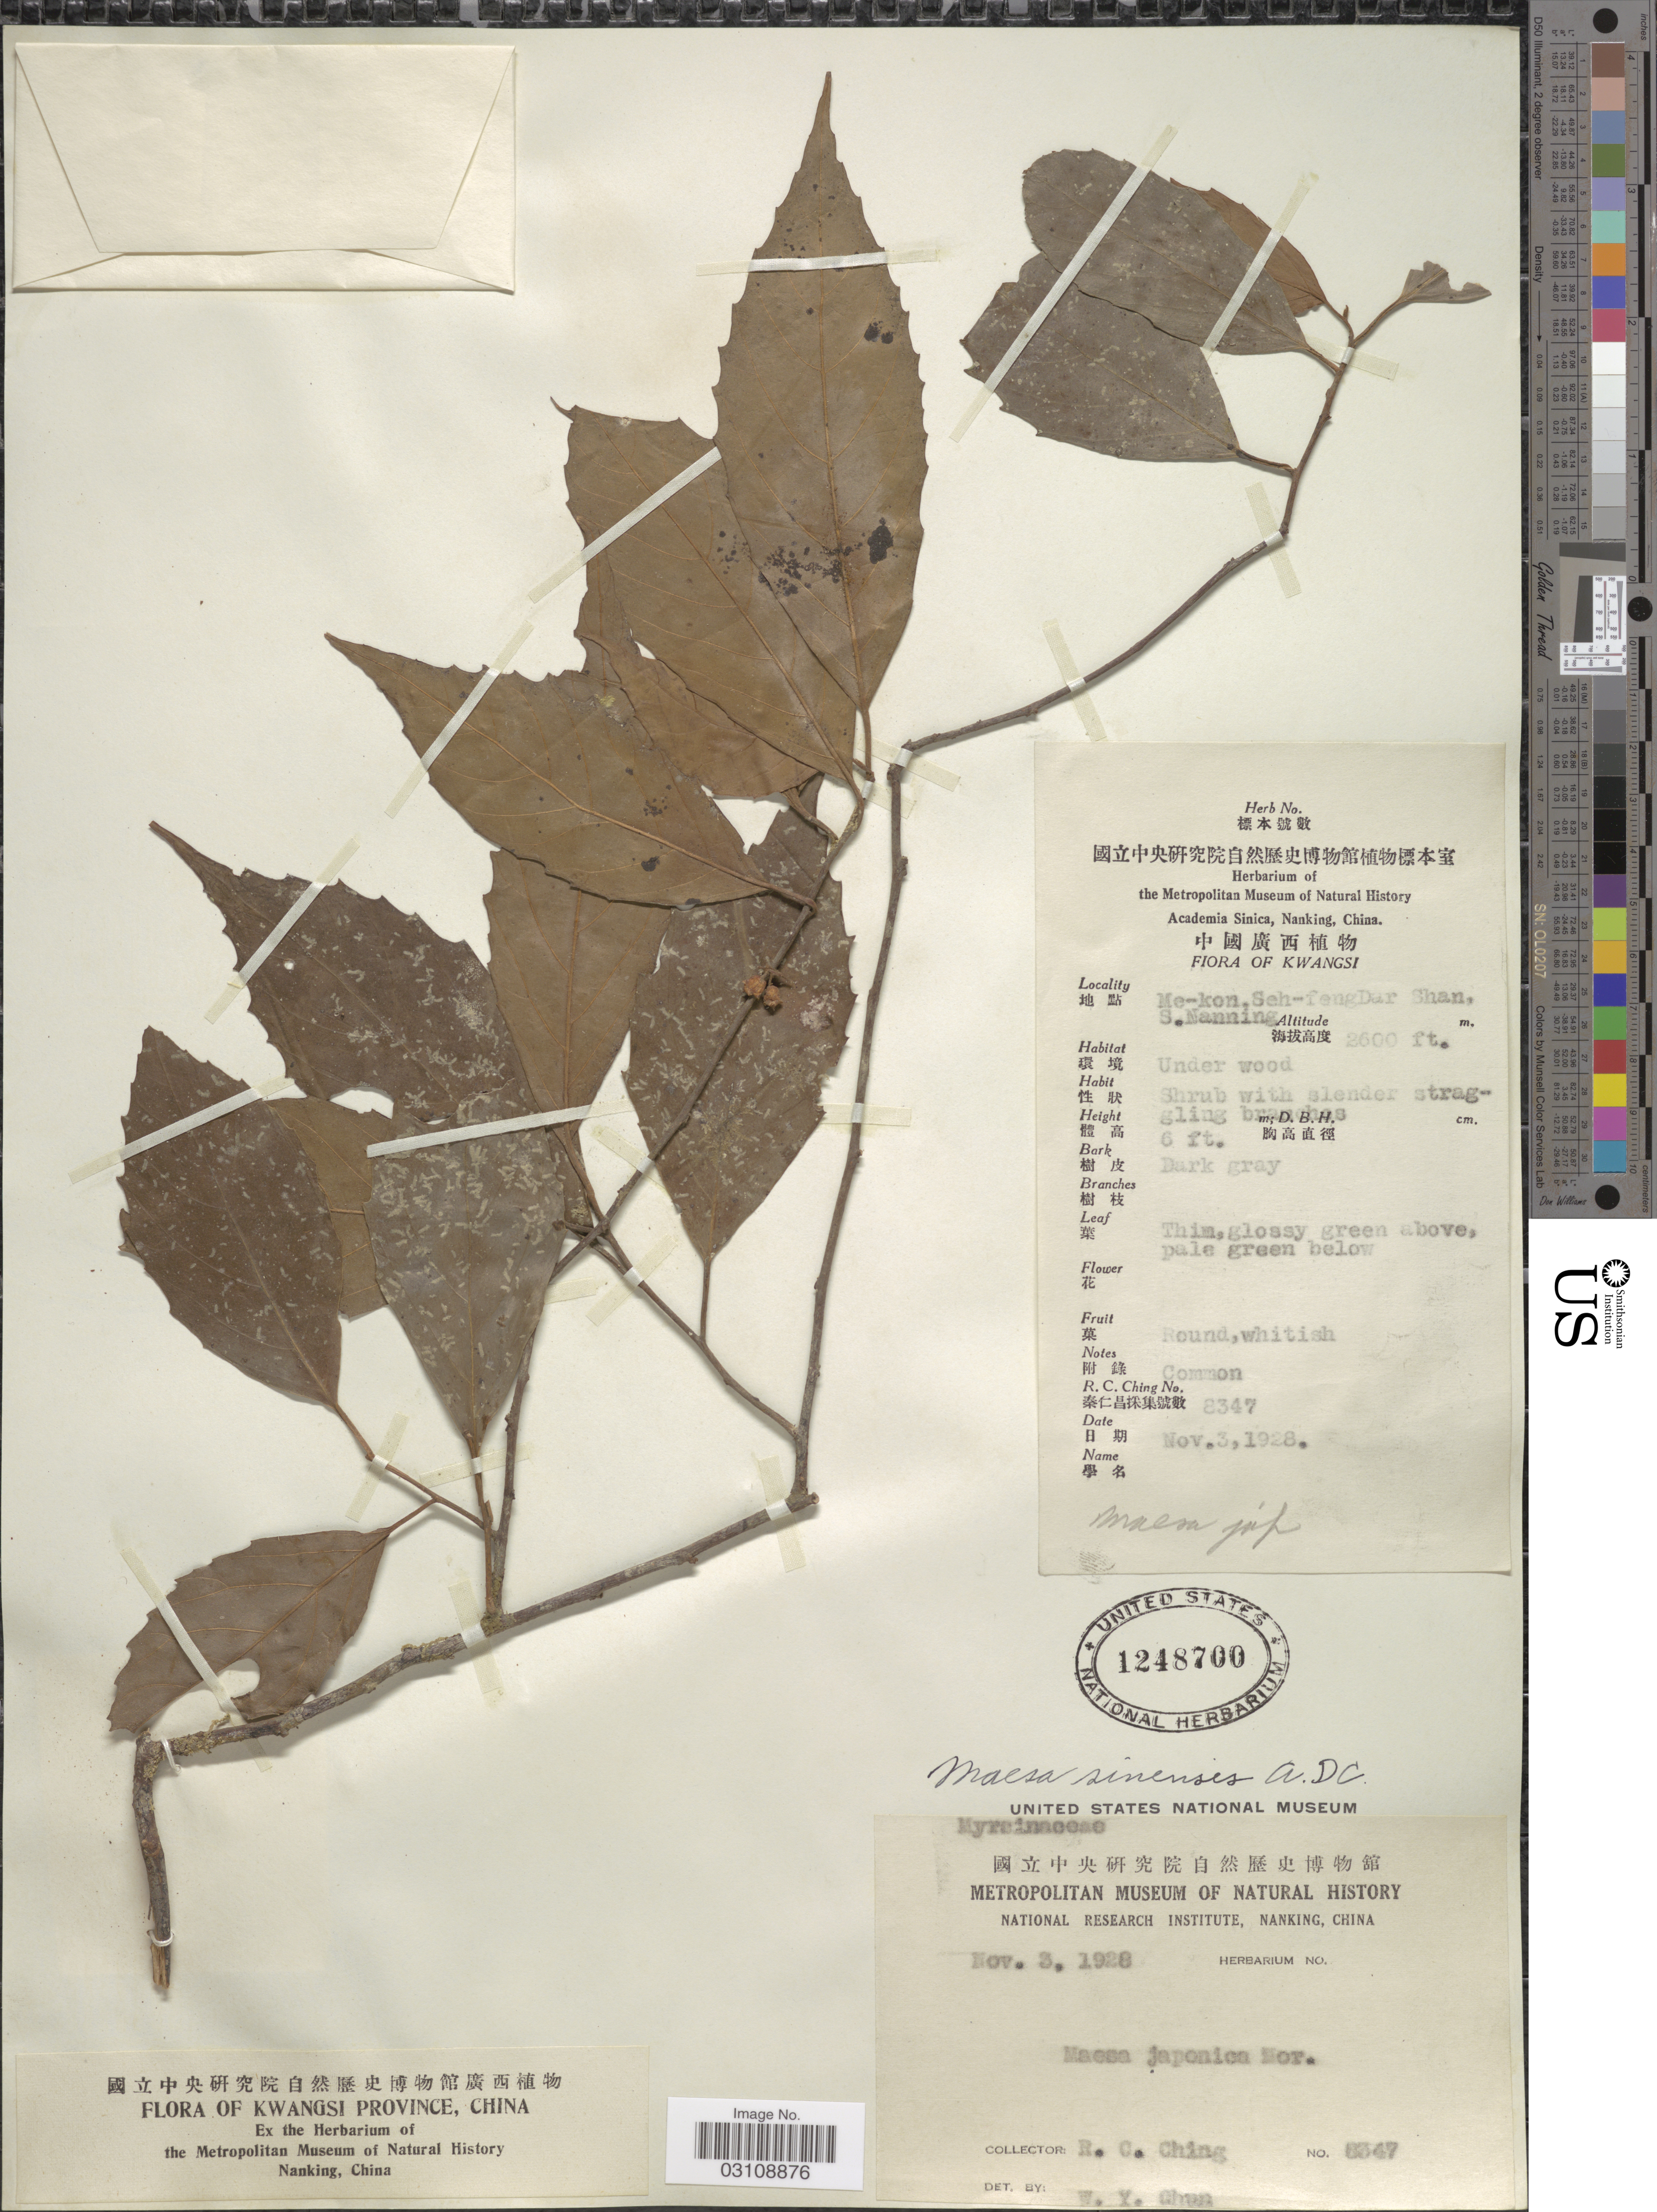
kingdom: Plantae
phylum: Tracheophyta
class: Magnoliopsida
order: Ericales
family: Primulaceae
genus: Maesa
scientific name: Maesa perlaria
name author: (Lour.) Merr.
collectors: R. C. Ching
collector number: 8347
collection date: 1928-11-03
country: China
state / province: Guangxi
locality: Kwangsi Province. Me-kon, Seh-feng Dar Shan, S. Nanning.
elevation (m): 792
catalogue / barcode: US 1248700